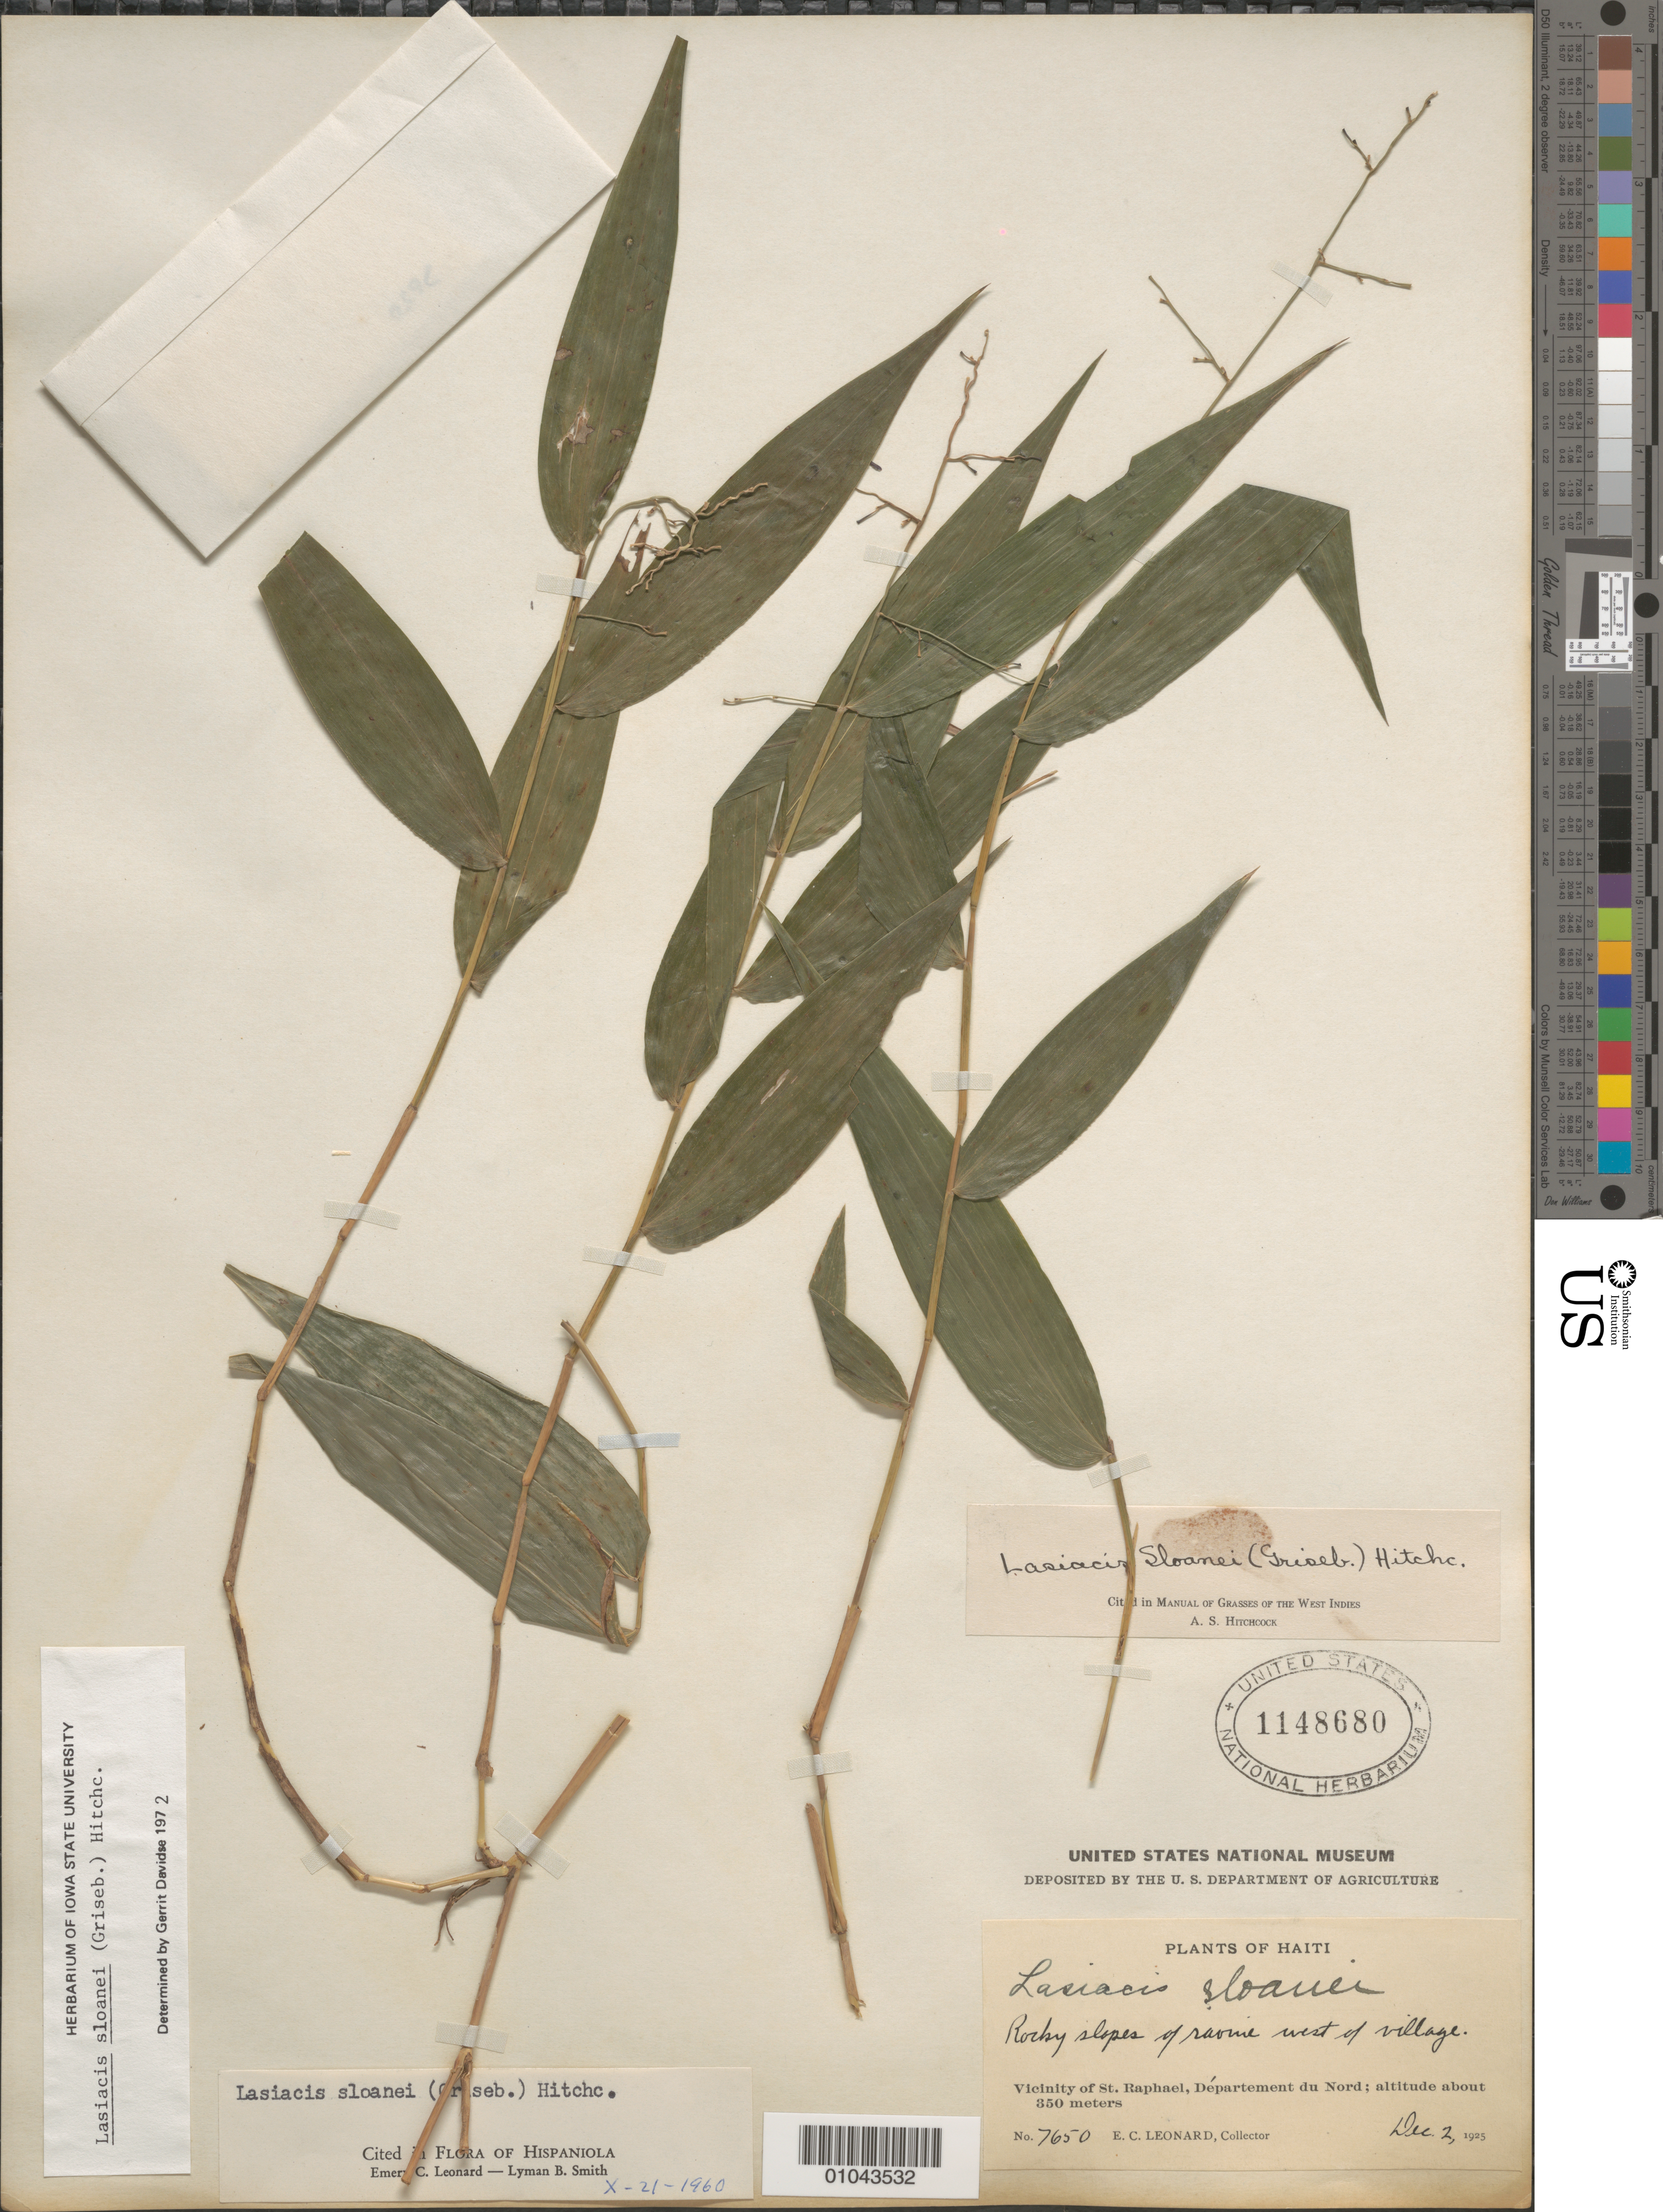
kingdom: Plantae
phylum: Tracheophyta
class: Liliopsida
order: Poales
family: Poaceae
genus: Lasiacis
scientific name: Lasiacis sloanei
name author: (Griseb.) Hitchc.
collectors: E. C. Leonard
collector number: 7650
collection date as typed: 02 Dec 1925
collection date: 1925-12-02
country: Haiti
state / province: Nord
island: Hispaniola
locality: Vicinity of St. Raphael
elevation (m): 350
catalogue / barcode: US 1148680